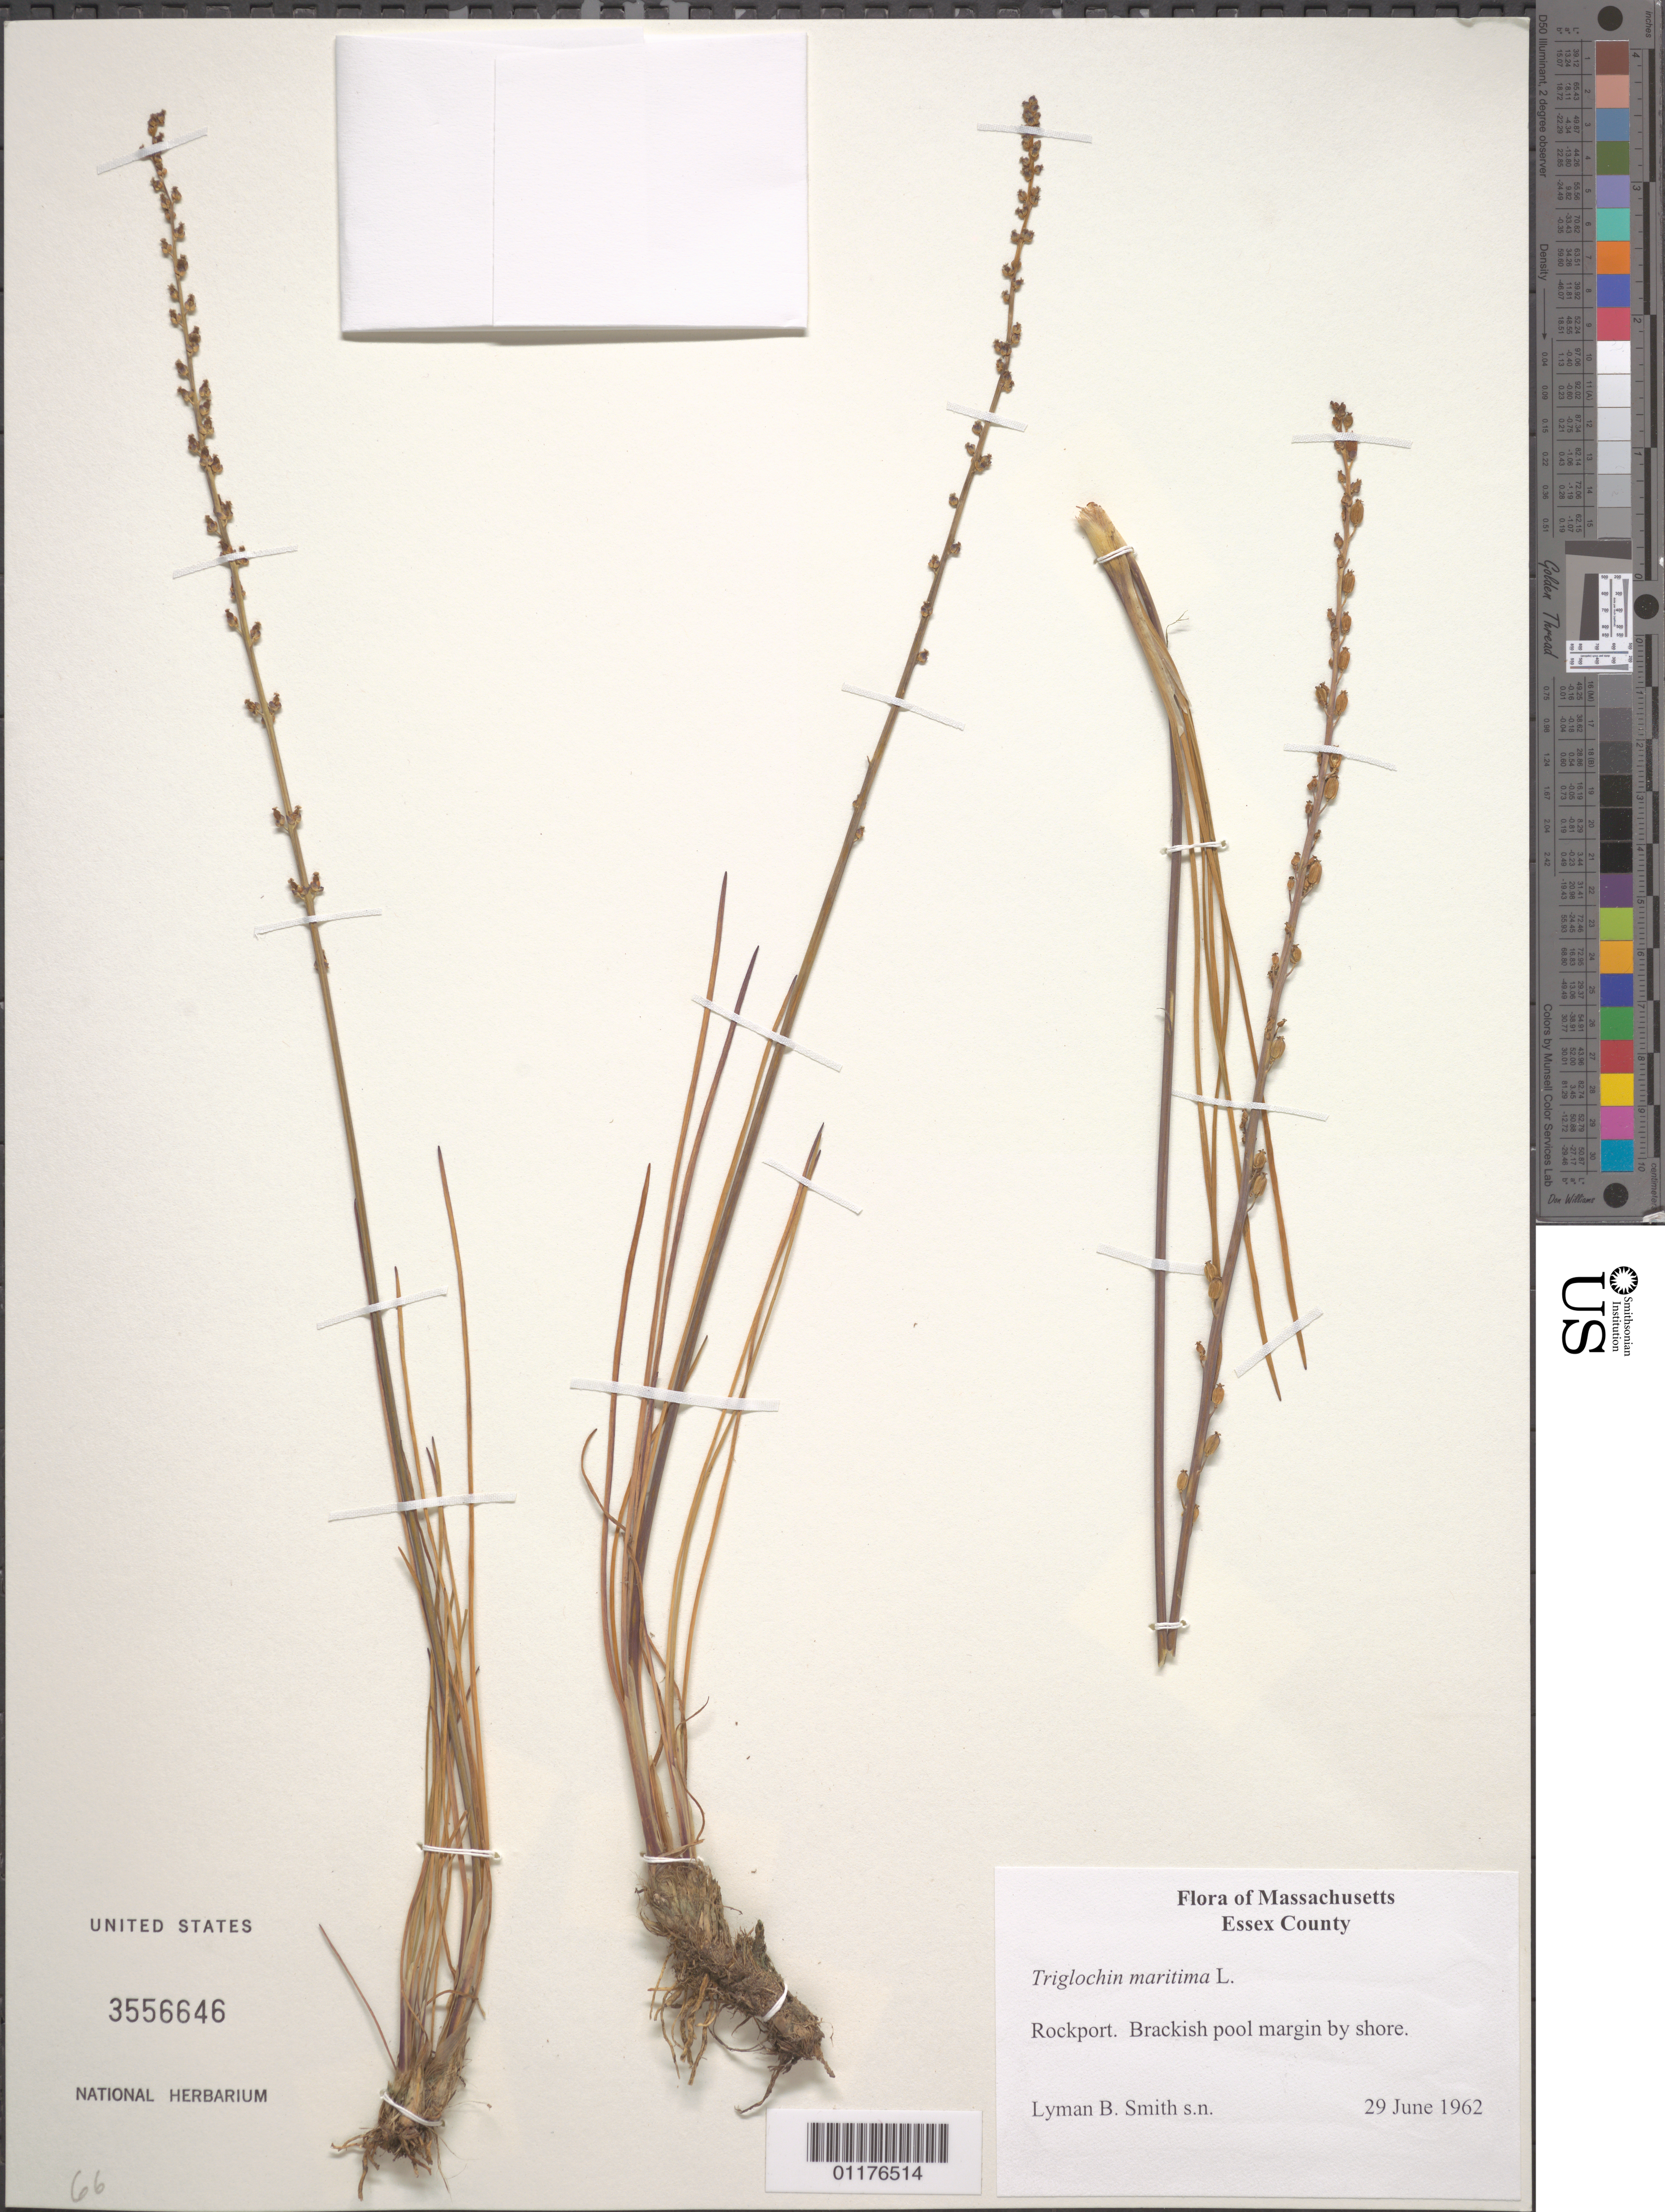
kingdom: Plantae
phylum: Tracheophyta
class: Liliopsida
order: Alismatales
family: Juncaginaceae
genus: Triglochin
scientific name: Triglochin maritima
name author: L.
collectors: L. Smith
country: United States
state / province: Massachusetts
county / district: Essex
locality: Rockport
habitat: Brackish pool margin by shore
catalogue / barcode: US 3556646